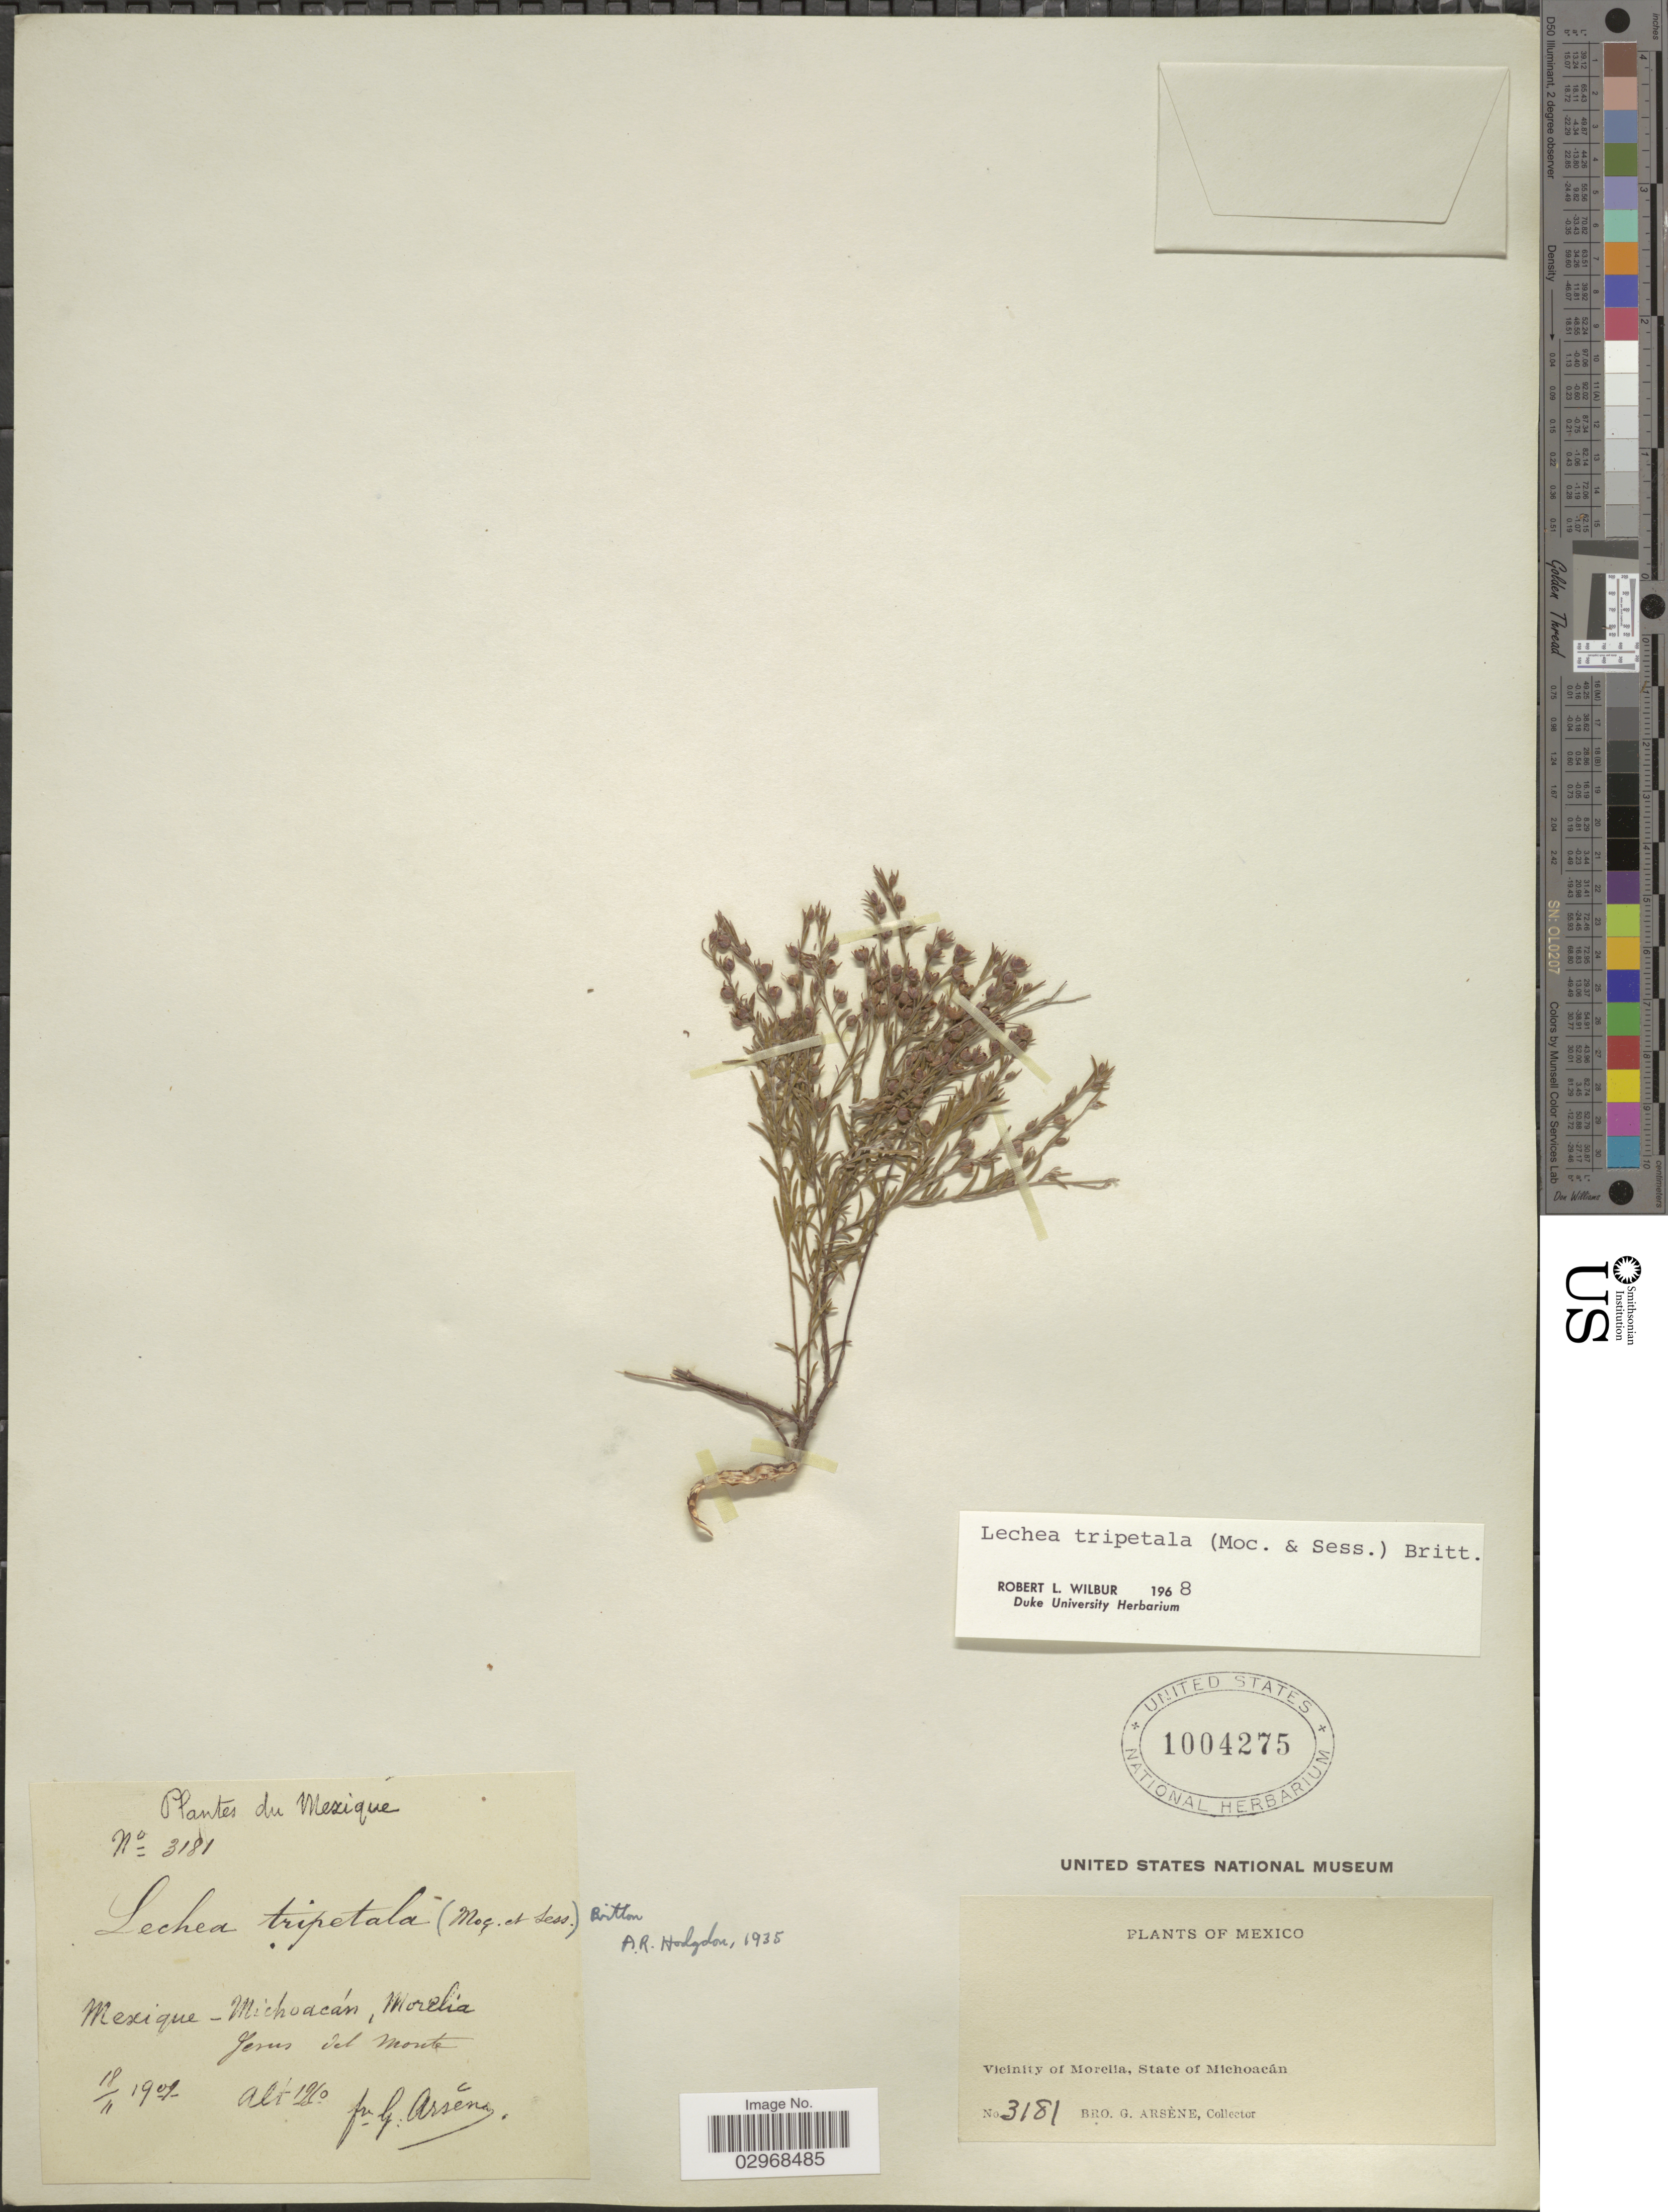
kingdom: Plantae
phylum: Tracheophyta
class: Magnoliopsida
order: Malvales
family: Cistaceae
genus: Lechea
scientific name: Lechea tripetala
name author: (Moc. & Sessé ex Dunal) Britton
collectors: Bro. G. Arsène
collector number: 3181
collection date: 1909-11-18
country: Mexico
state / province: Michoacán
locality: Vicinity of Morelia, Jesus del Monte.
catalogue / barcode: US 1004275